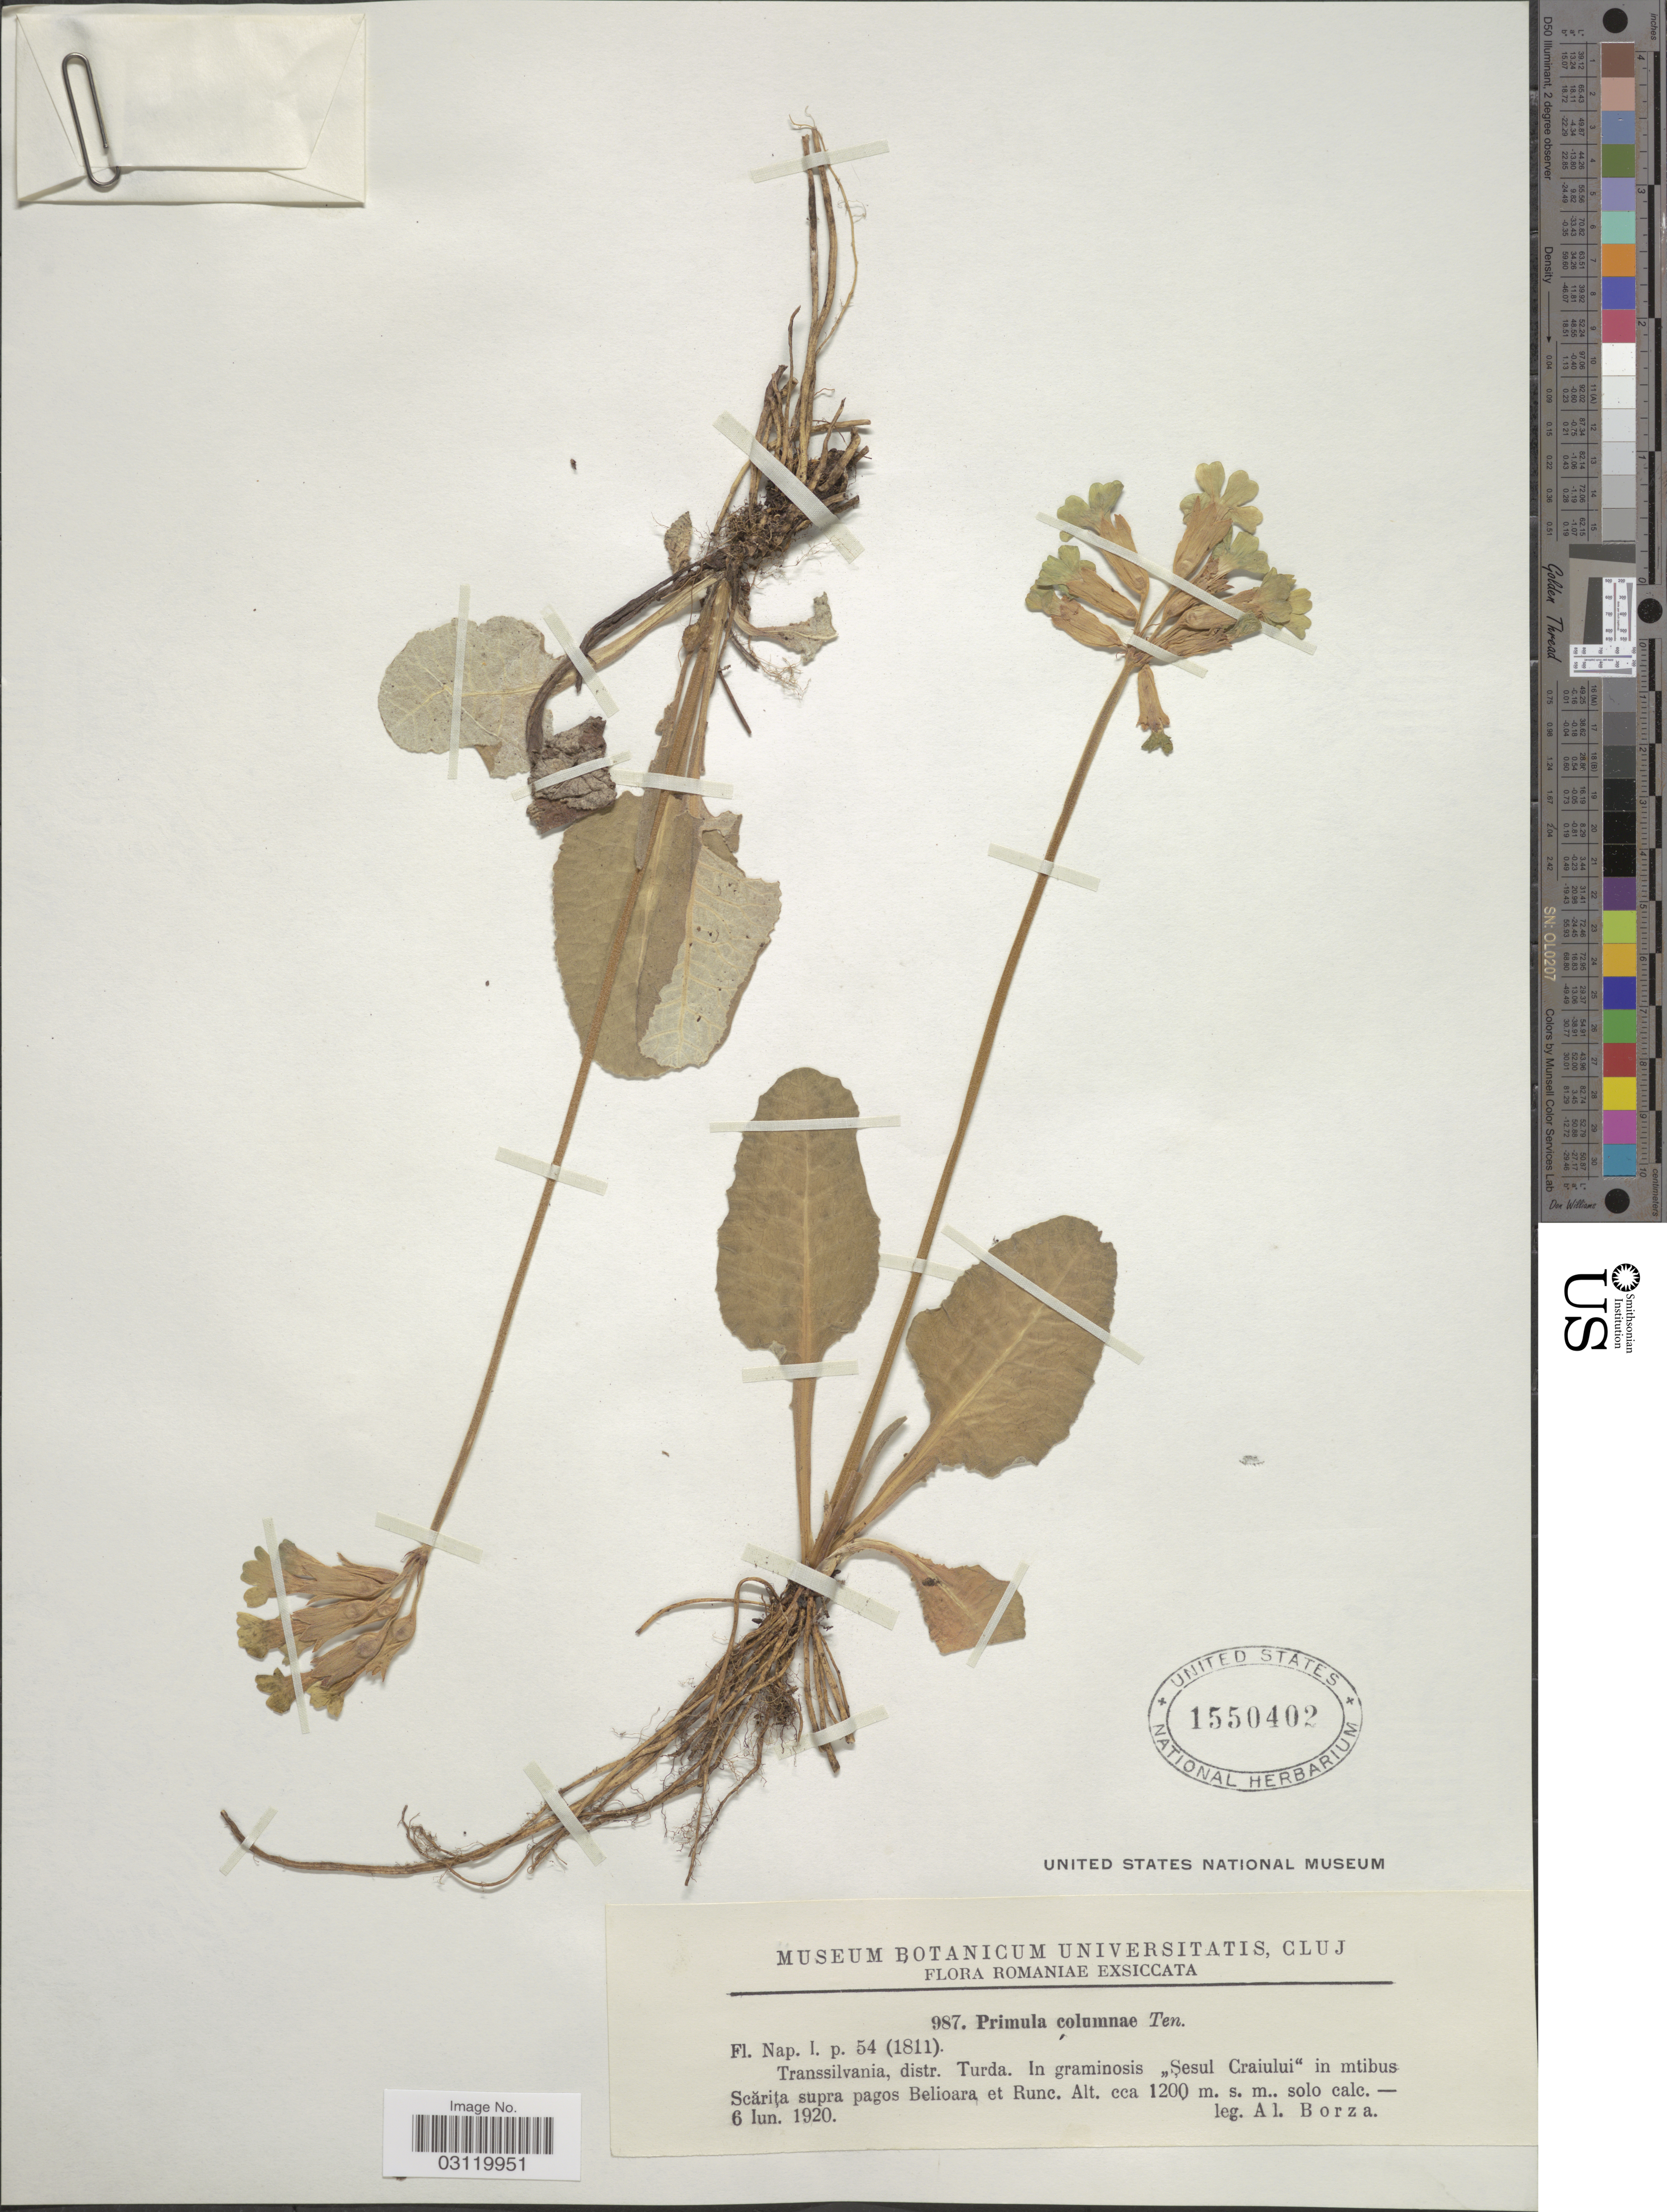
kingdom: Plantae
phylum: Tracheophyta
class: Magnoliopsida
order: Ericales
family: Primulaceae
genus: Primula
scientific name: Primula columnae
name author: Ten.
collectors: A. Borza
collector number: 987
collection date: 1920-06-06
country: Romania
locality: Romaniae. Transsilvania, distr. Turda. In graminosis "Sesul Craiului" in mtibus Scărita supra pagos Belioara et Runc.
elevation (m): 1200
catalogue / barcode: US 1550402